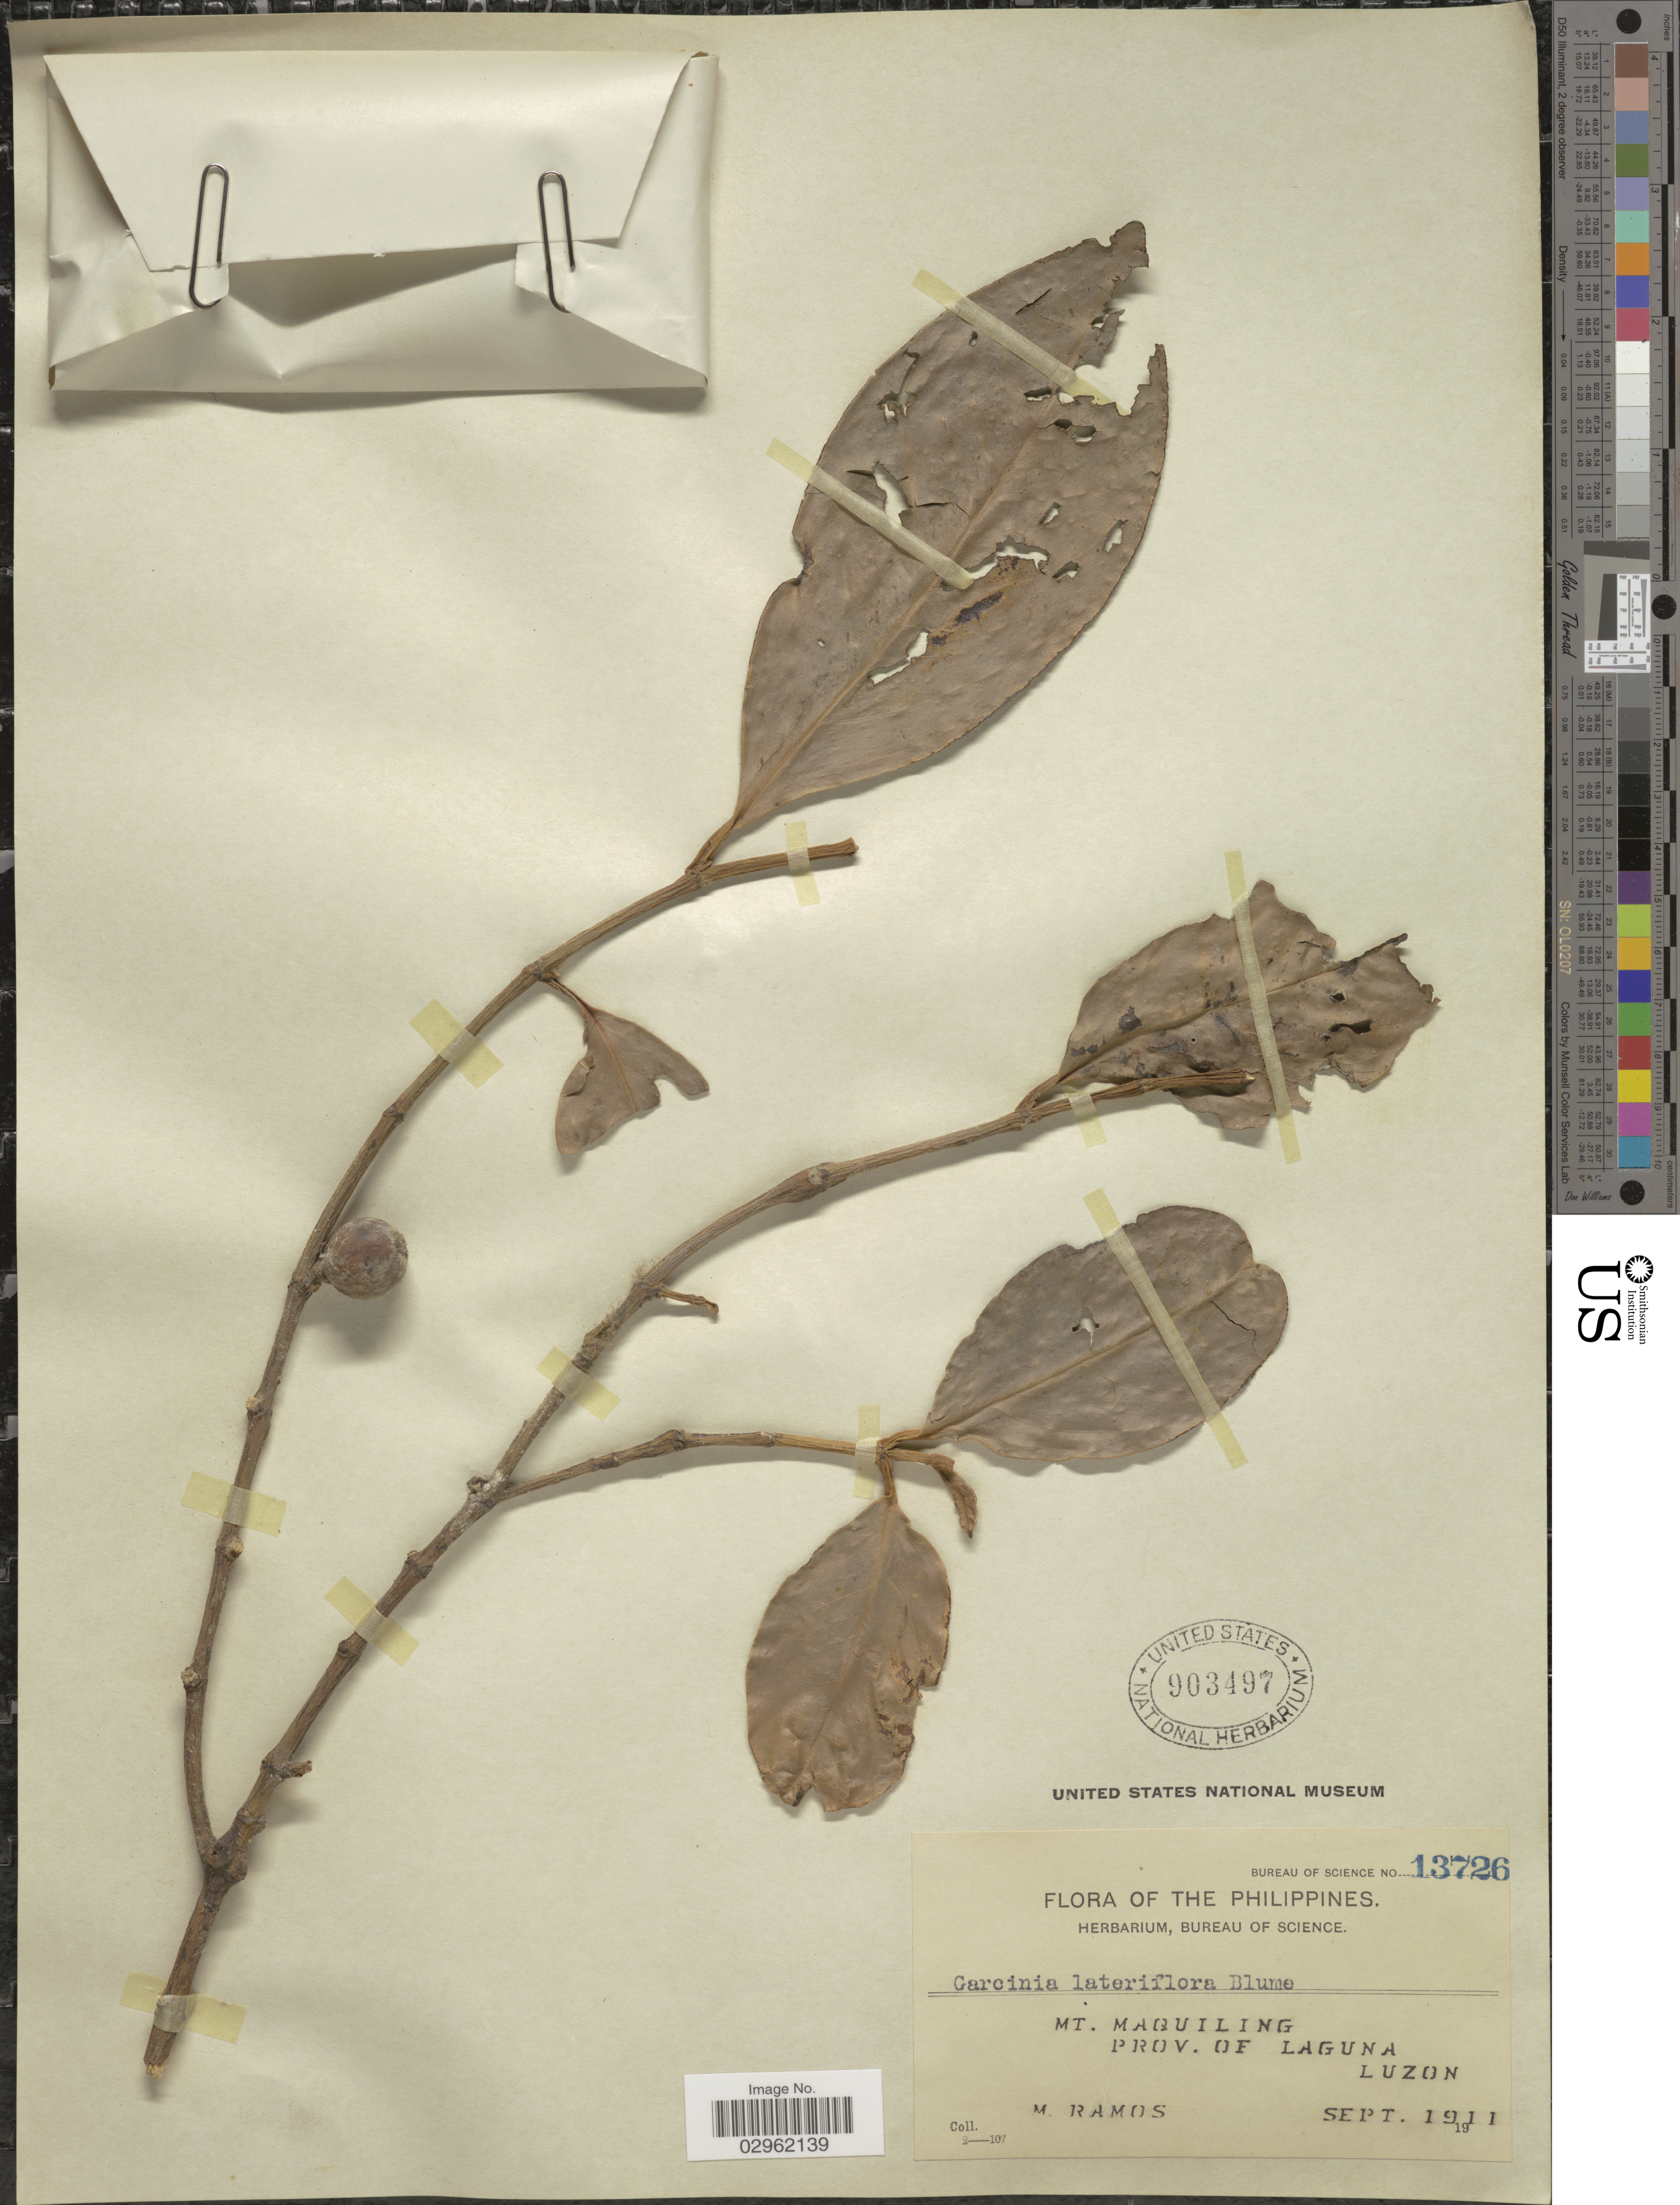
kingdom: Plantae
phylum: Tracheophyta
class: Magnoliopsida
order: Malpighiales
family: Clusiaceae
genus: Garcinia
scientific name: Garcinia lateriflora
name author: Blume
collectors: M. Ramos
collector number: Bureau of Science 13726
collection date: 1911-09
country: Philippines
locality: Mt. Maquiling. Prov. of Laguna. Luzon.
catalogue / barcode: US 903497